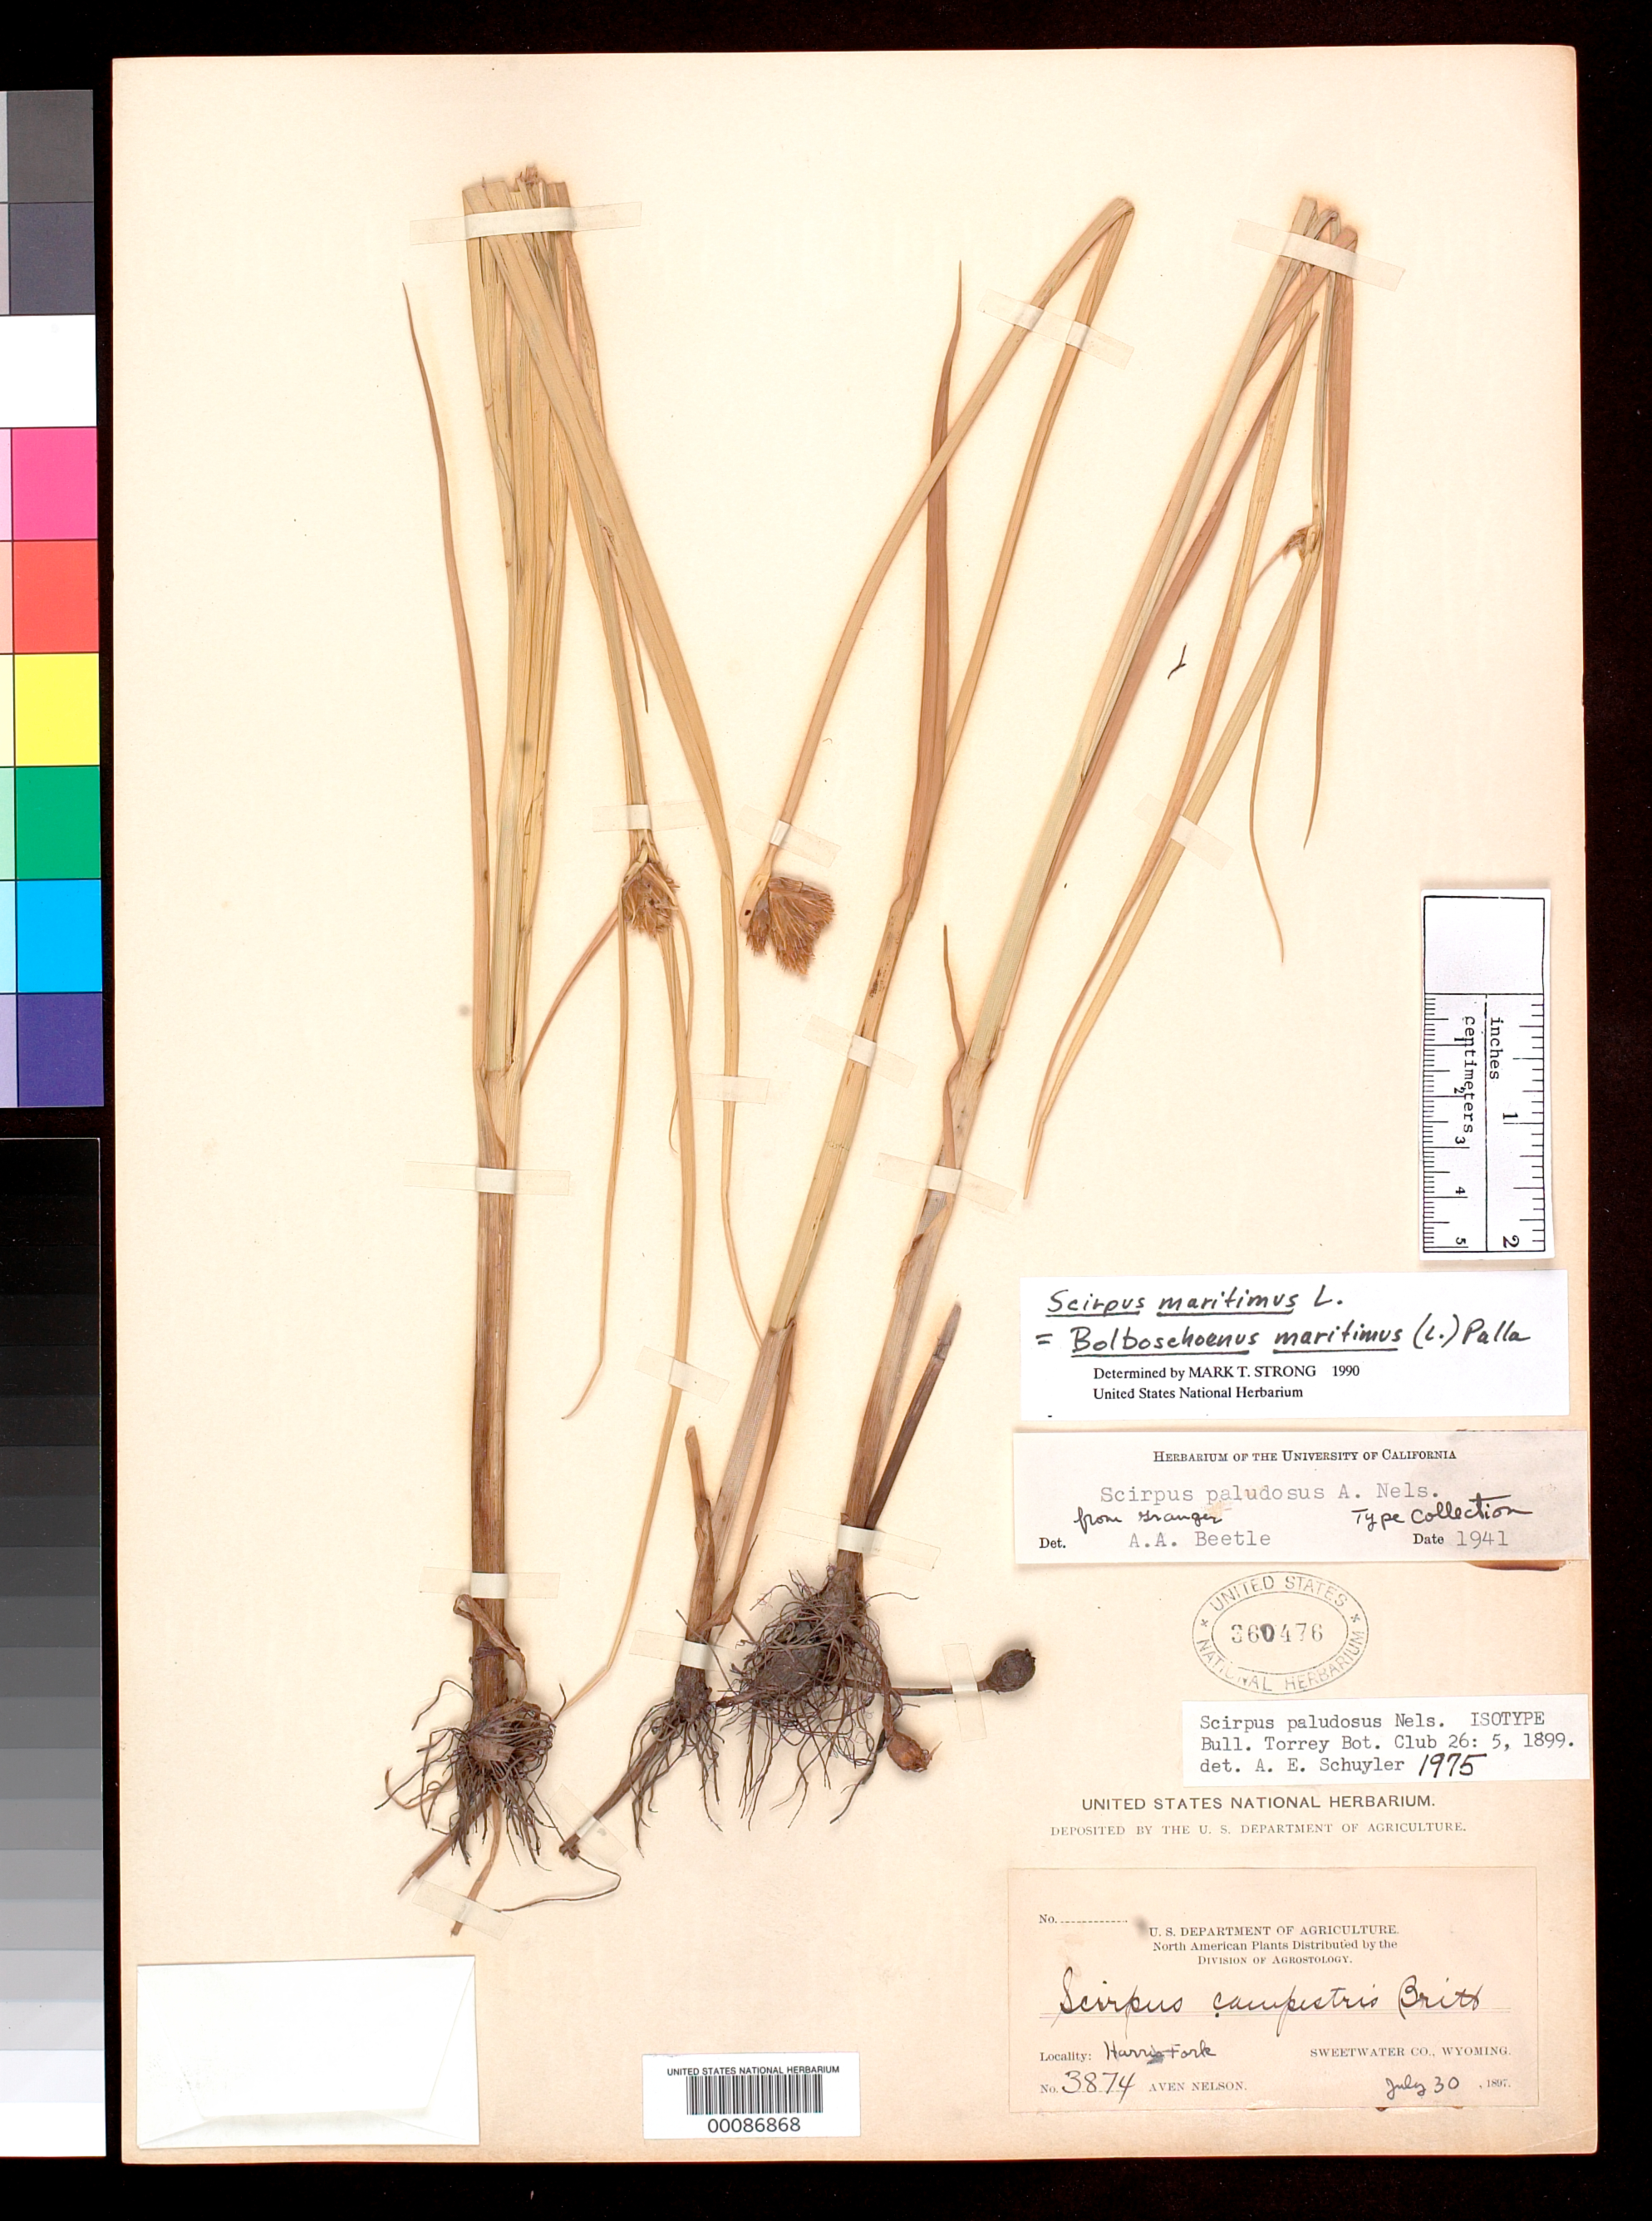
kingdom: Plantae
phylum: Tracheophyta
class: Liliopsida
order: Poales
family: Cyperaceae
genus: Scirpus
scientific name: Scirpus paludosus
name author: A. Nelson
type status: Isotype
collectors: A. Nelson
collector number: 3874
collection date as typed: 30 Jul 1897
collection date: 1897-07-30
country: United States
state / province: Wyoming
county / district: Sweetwater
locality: Harris Fork.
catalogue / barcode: US 360476